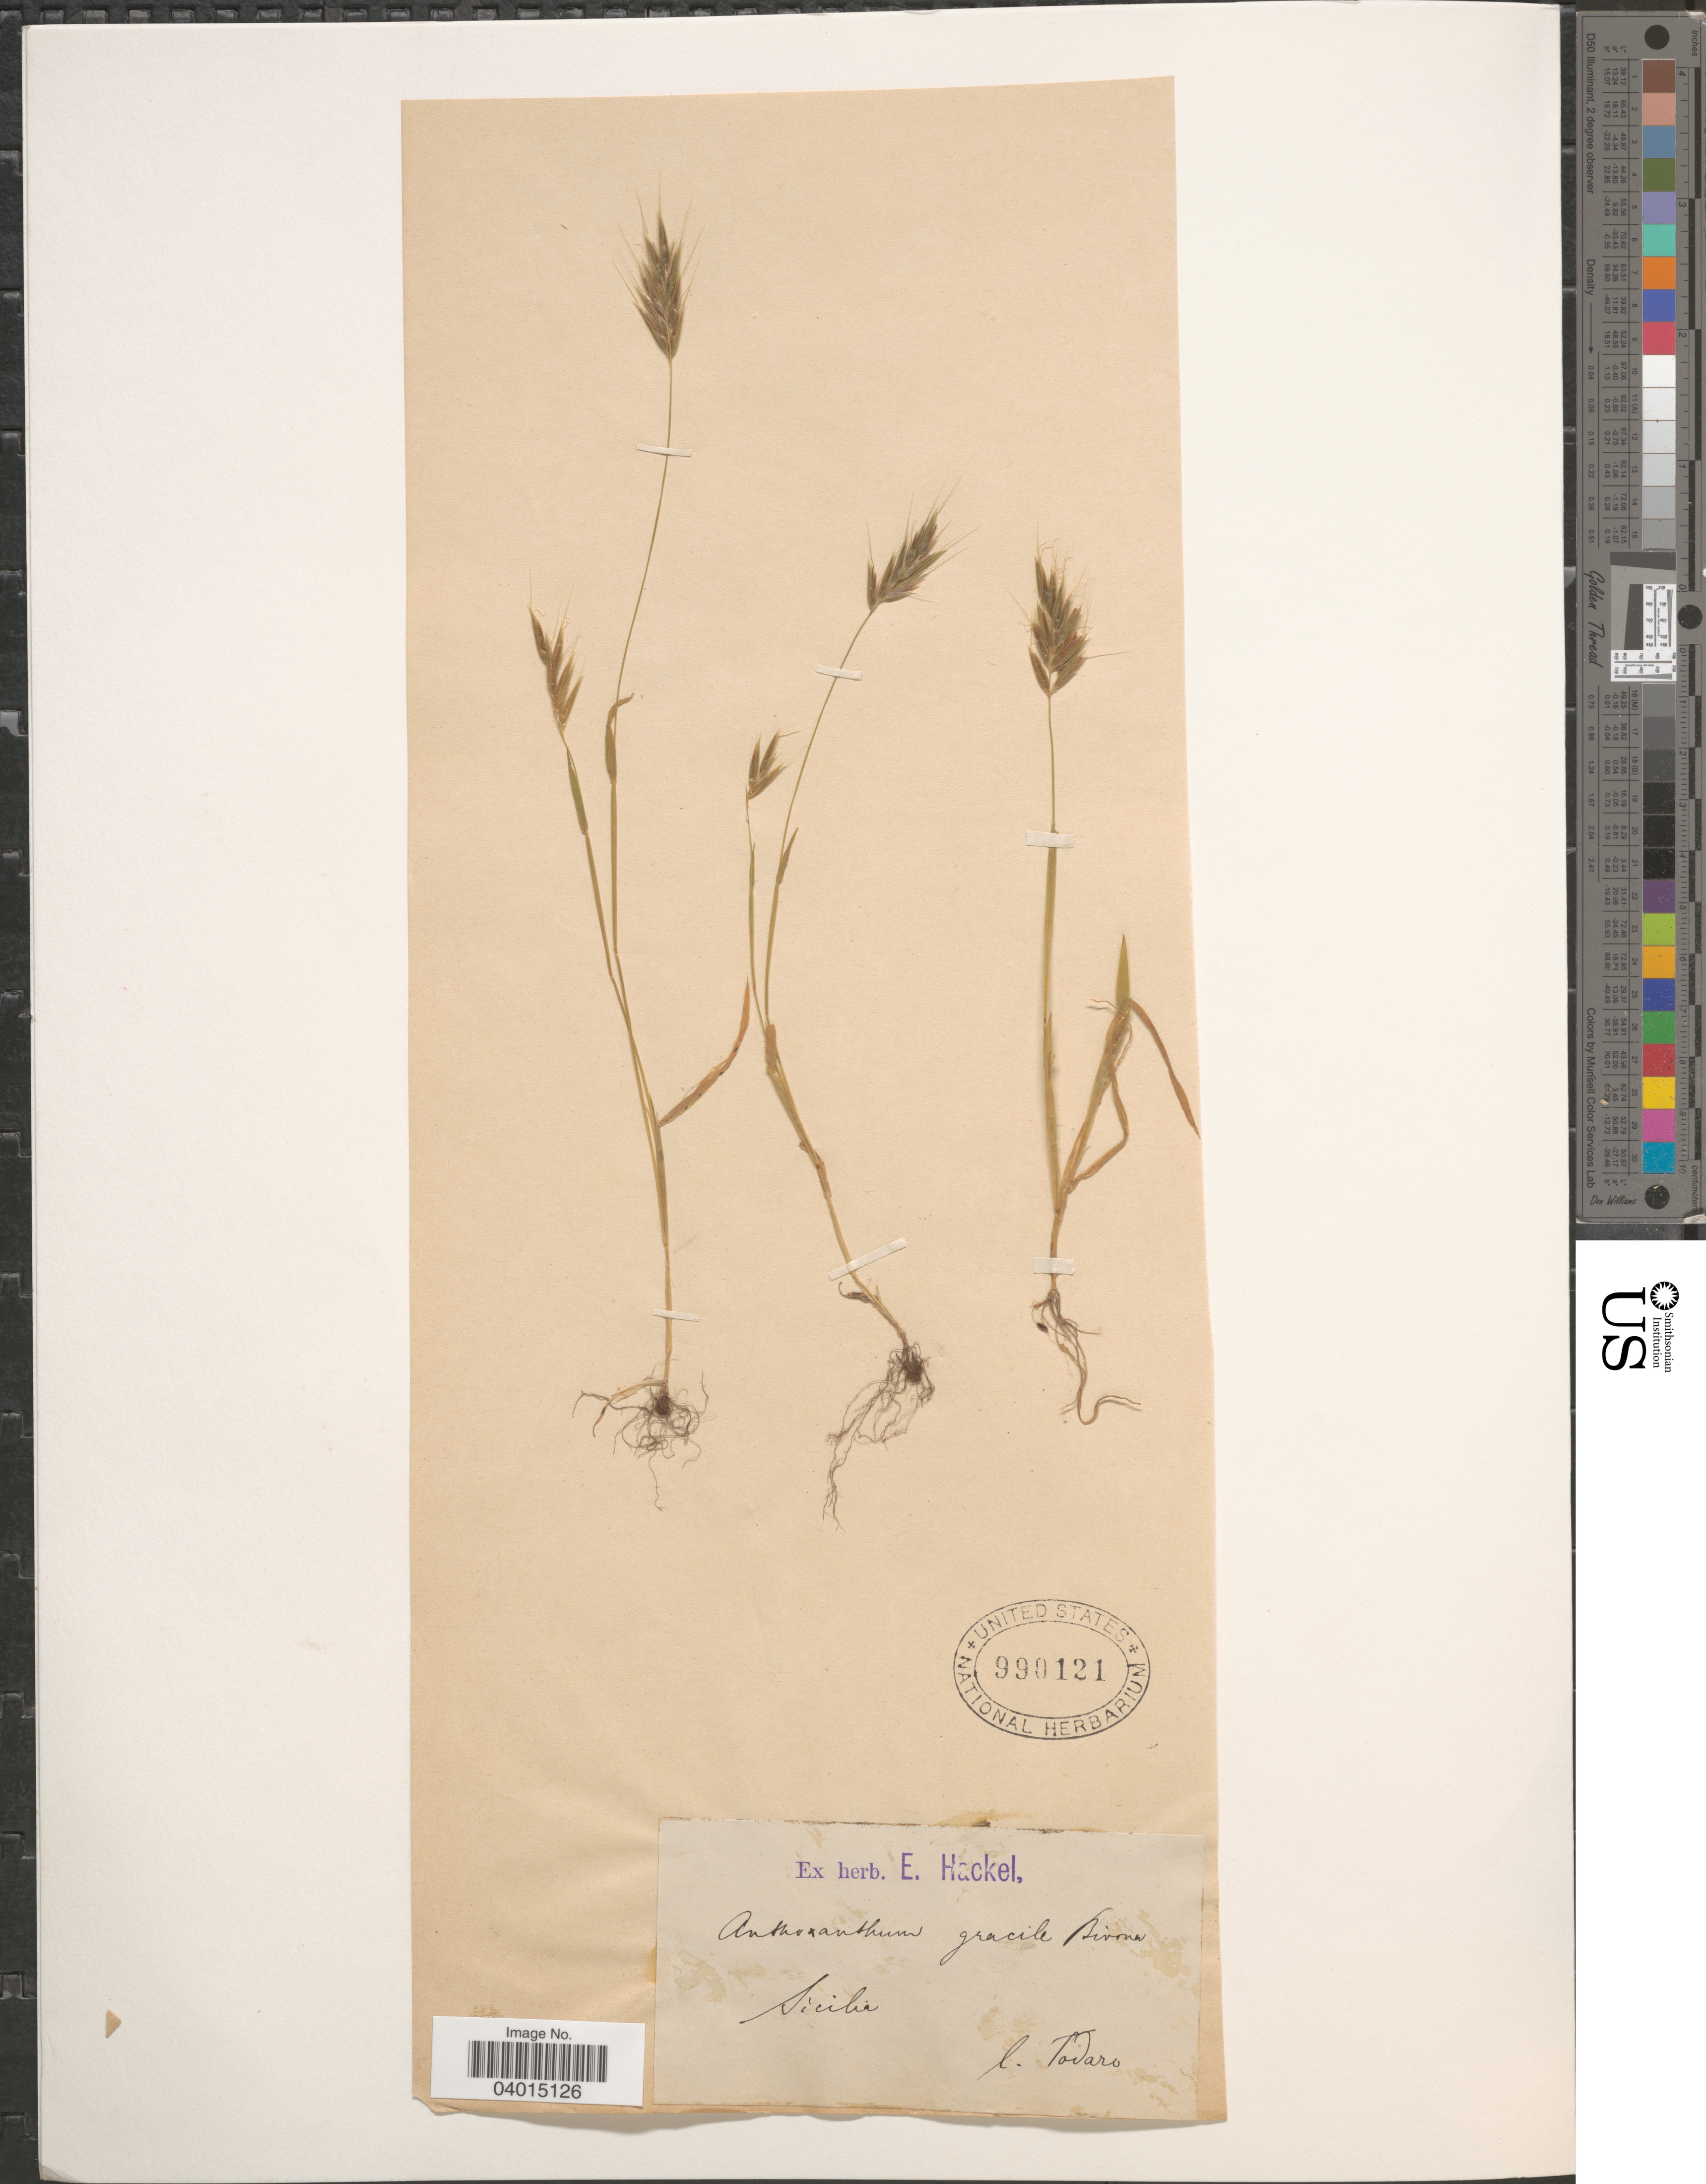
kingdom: Plantae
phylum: Tracheophyta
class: Liliopsida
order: Poales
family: Poaceae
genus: Anthoxanthum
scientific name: Anthoxanthum gracile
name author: Biv.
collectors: L. Todaro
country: Italy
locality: Sicilia.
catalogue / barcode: US 990121